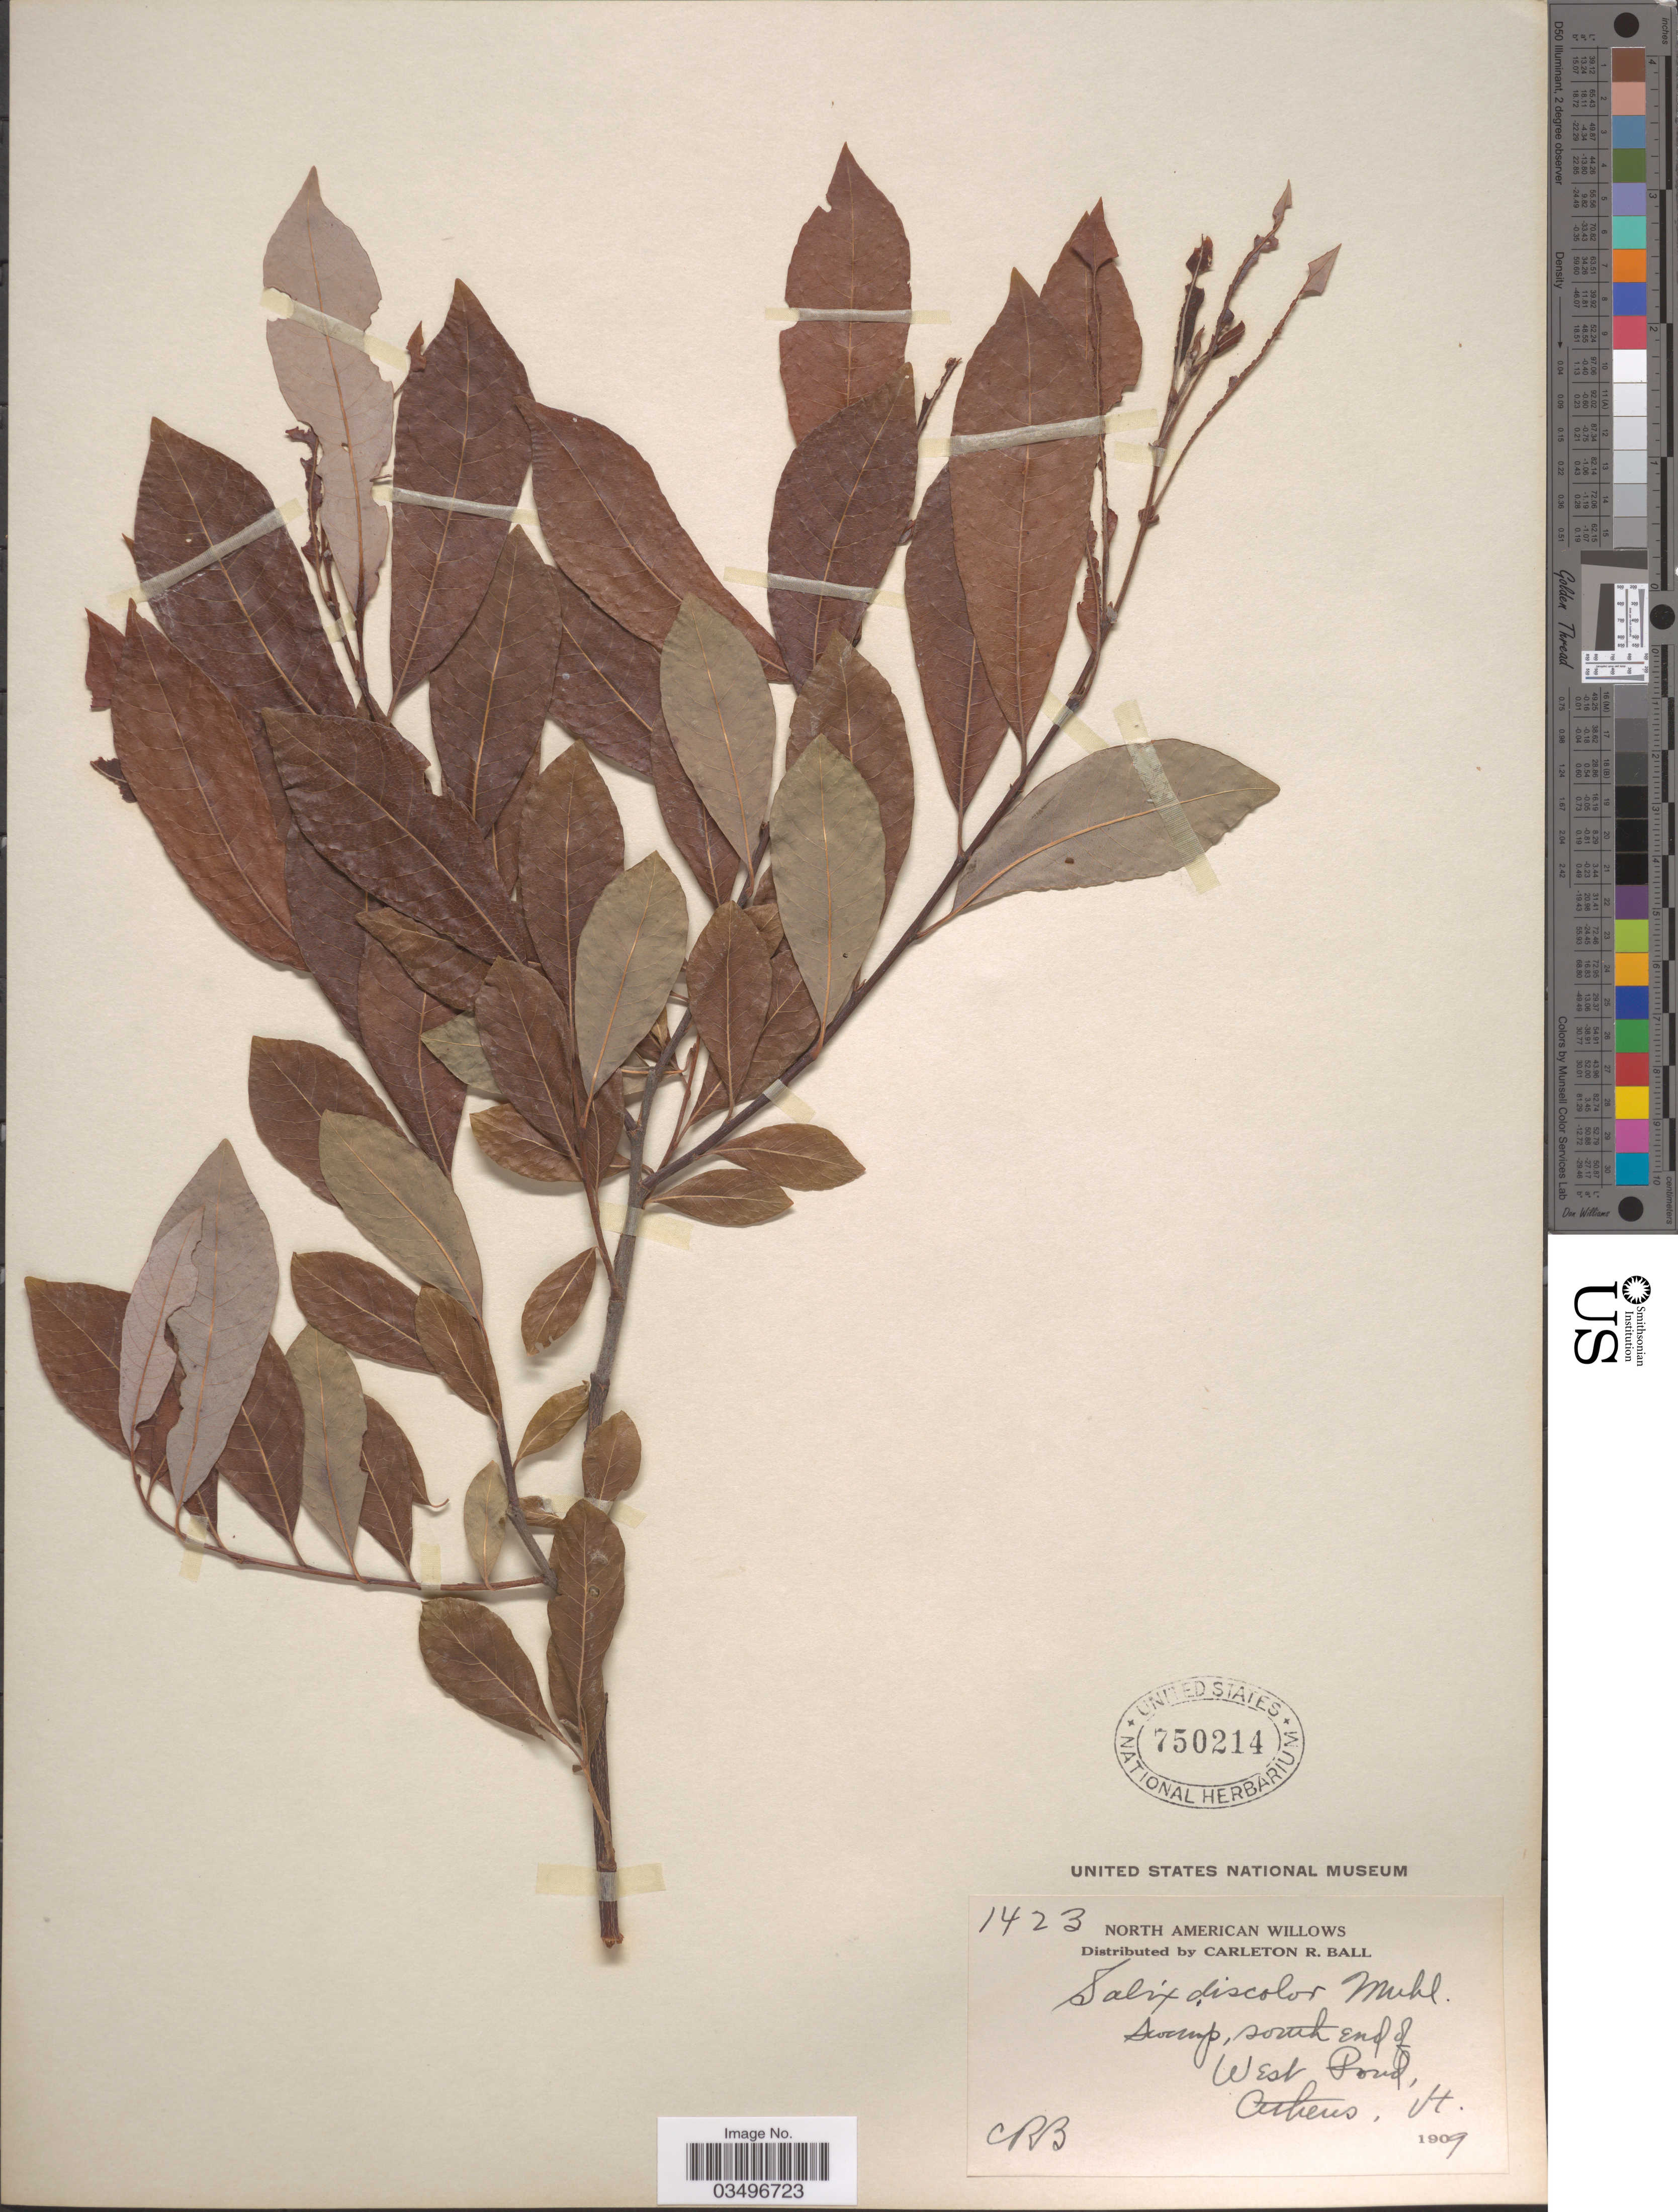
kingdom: Plantae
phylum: Tracheophyta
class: Magnoliopsida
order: Malpighiales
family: Salicaceae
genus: Salix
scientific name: Salix discolor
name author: Muhl.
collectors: C. R. Ball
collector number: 1423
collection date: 1909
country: United States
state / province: Vermont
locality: Swamp, south end of West Pond, Athens.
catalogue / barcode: US 750214